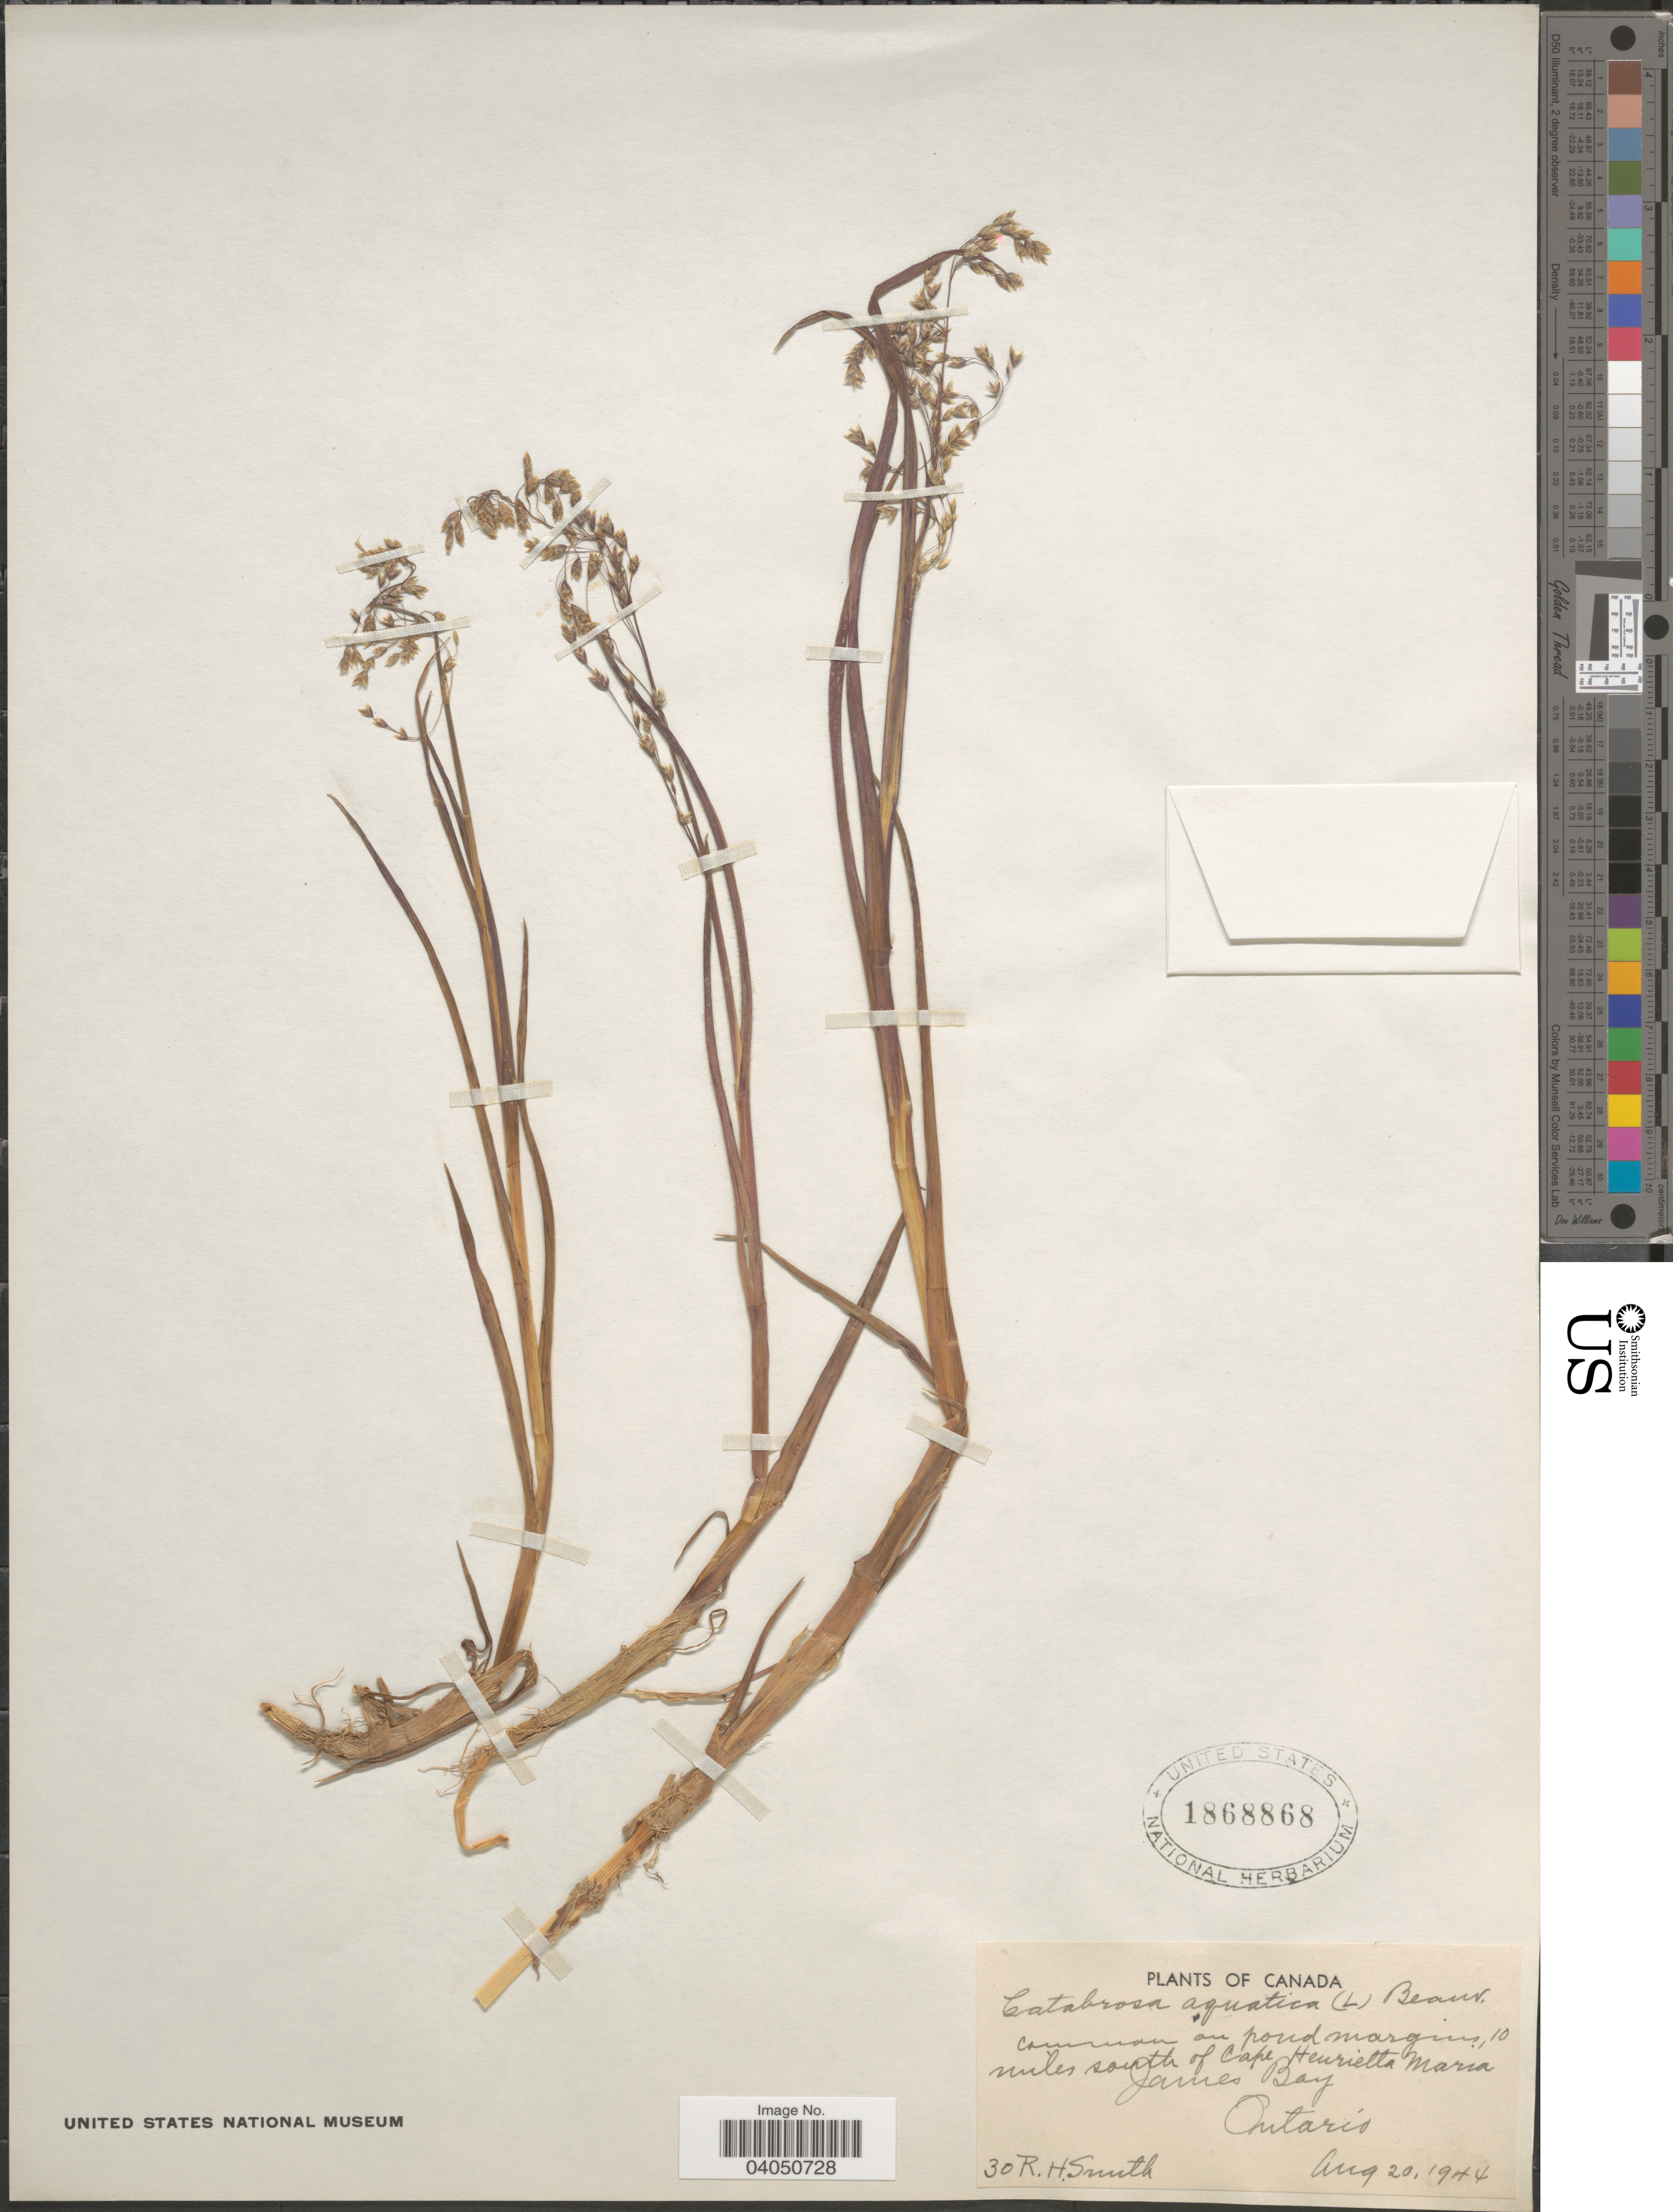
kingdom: Plantae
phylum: Tracheophyta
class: Liliopsida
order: Poales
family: Poaceae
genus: Catabrosa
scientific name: Catabrosa aquatica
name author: (L.) P. Beauv.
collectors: R. H. Smith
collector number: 30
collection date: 1944-08-20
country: Canada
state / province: Ontario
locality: Common on pond margins, 10 miles south of Cape Henrietta Maria. James Bay.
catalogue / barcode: US 1868868